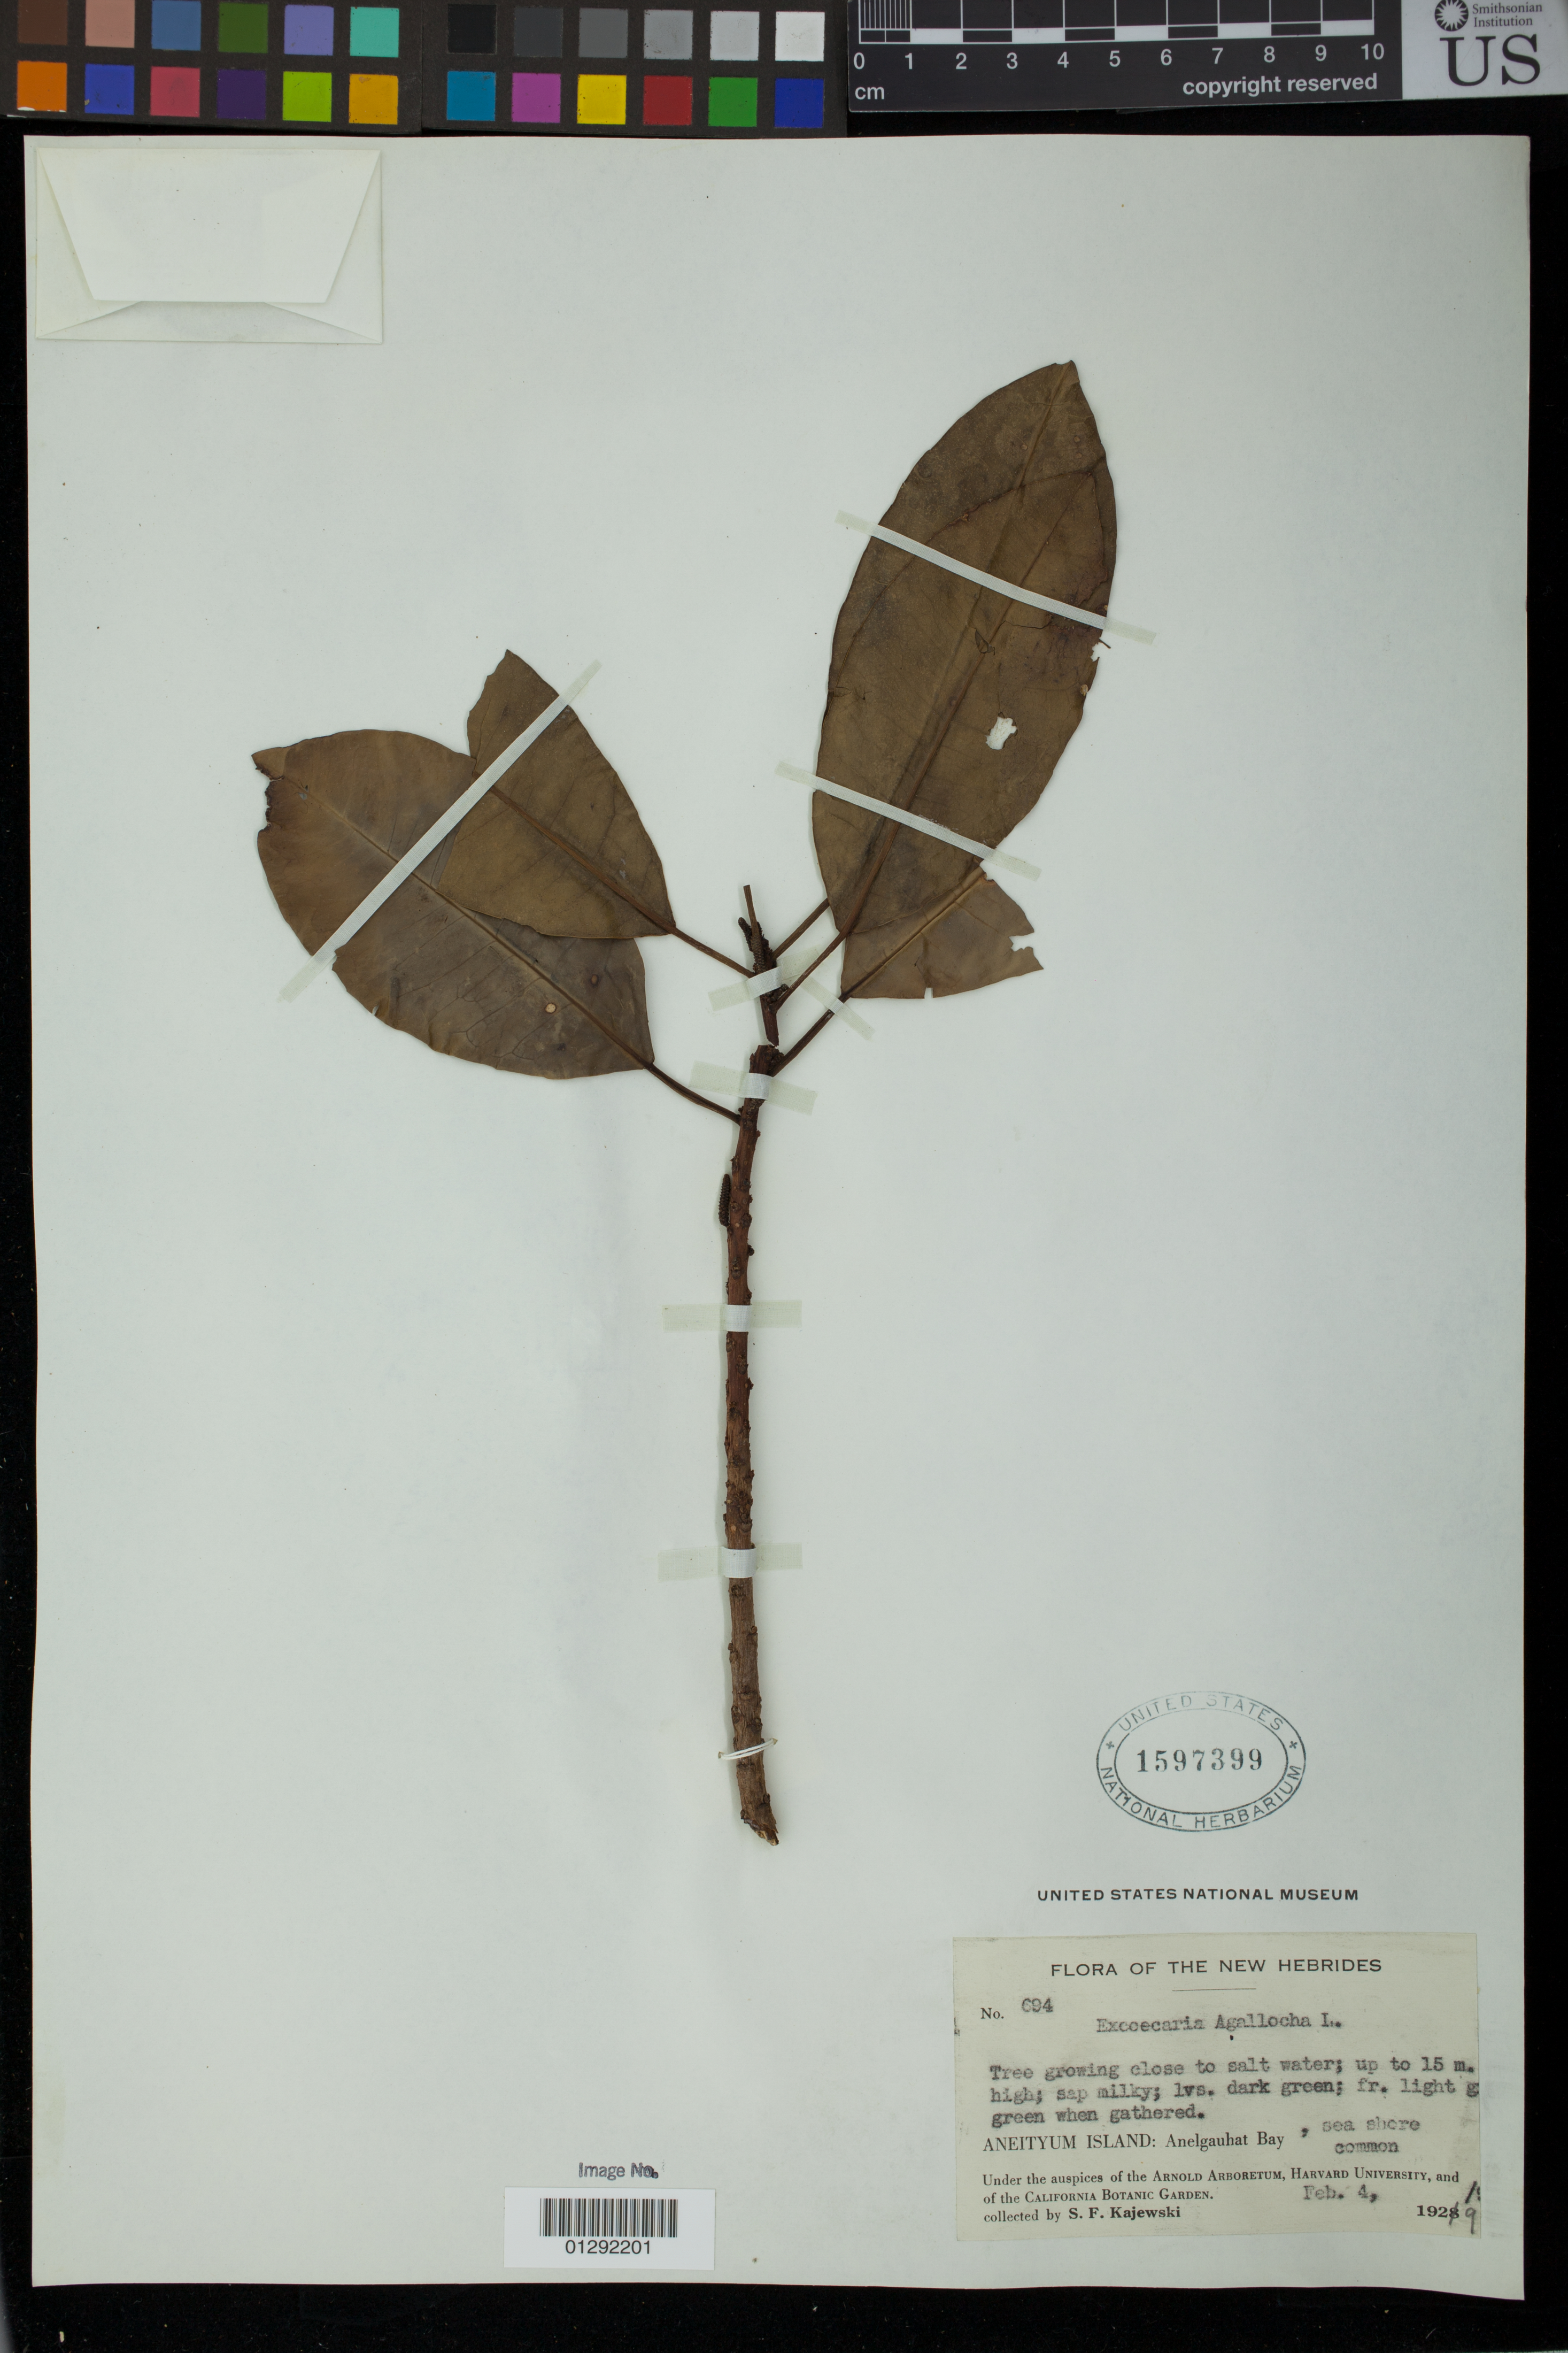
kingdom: Plantae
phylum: Tracheophyta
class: Magnoliopsida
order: Malpighiales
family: Euphorbiaceae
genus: Excoecaria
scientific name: Excoecaria agallocha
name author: L.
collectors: S. Kajewski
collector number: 694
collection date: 1929-02-04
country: Vanuatu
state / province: Tafea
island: Anatom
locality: New Hebrides. Aneityum Island: Anelgauhat Bay.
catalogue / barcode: US 1597399